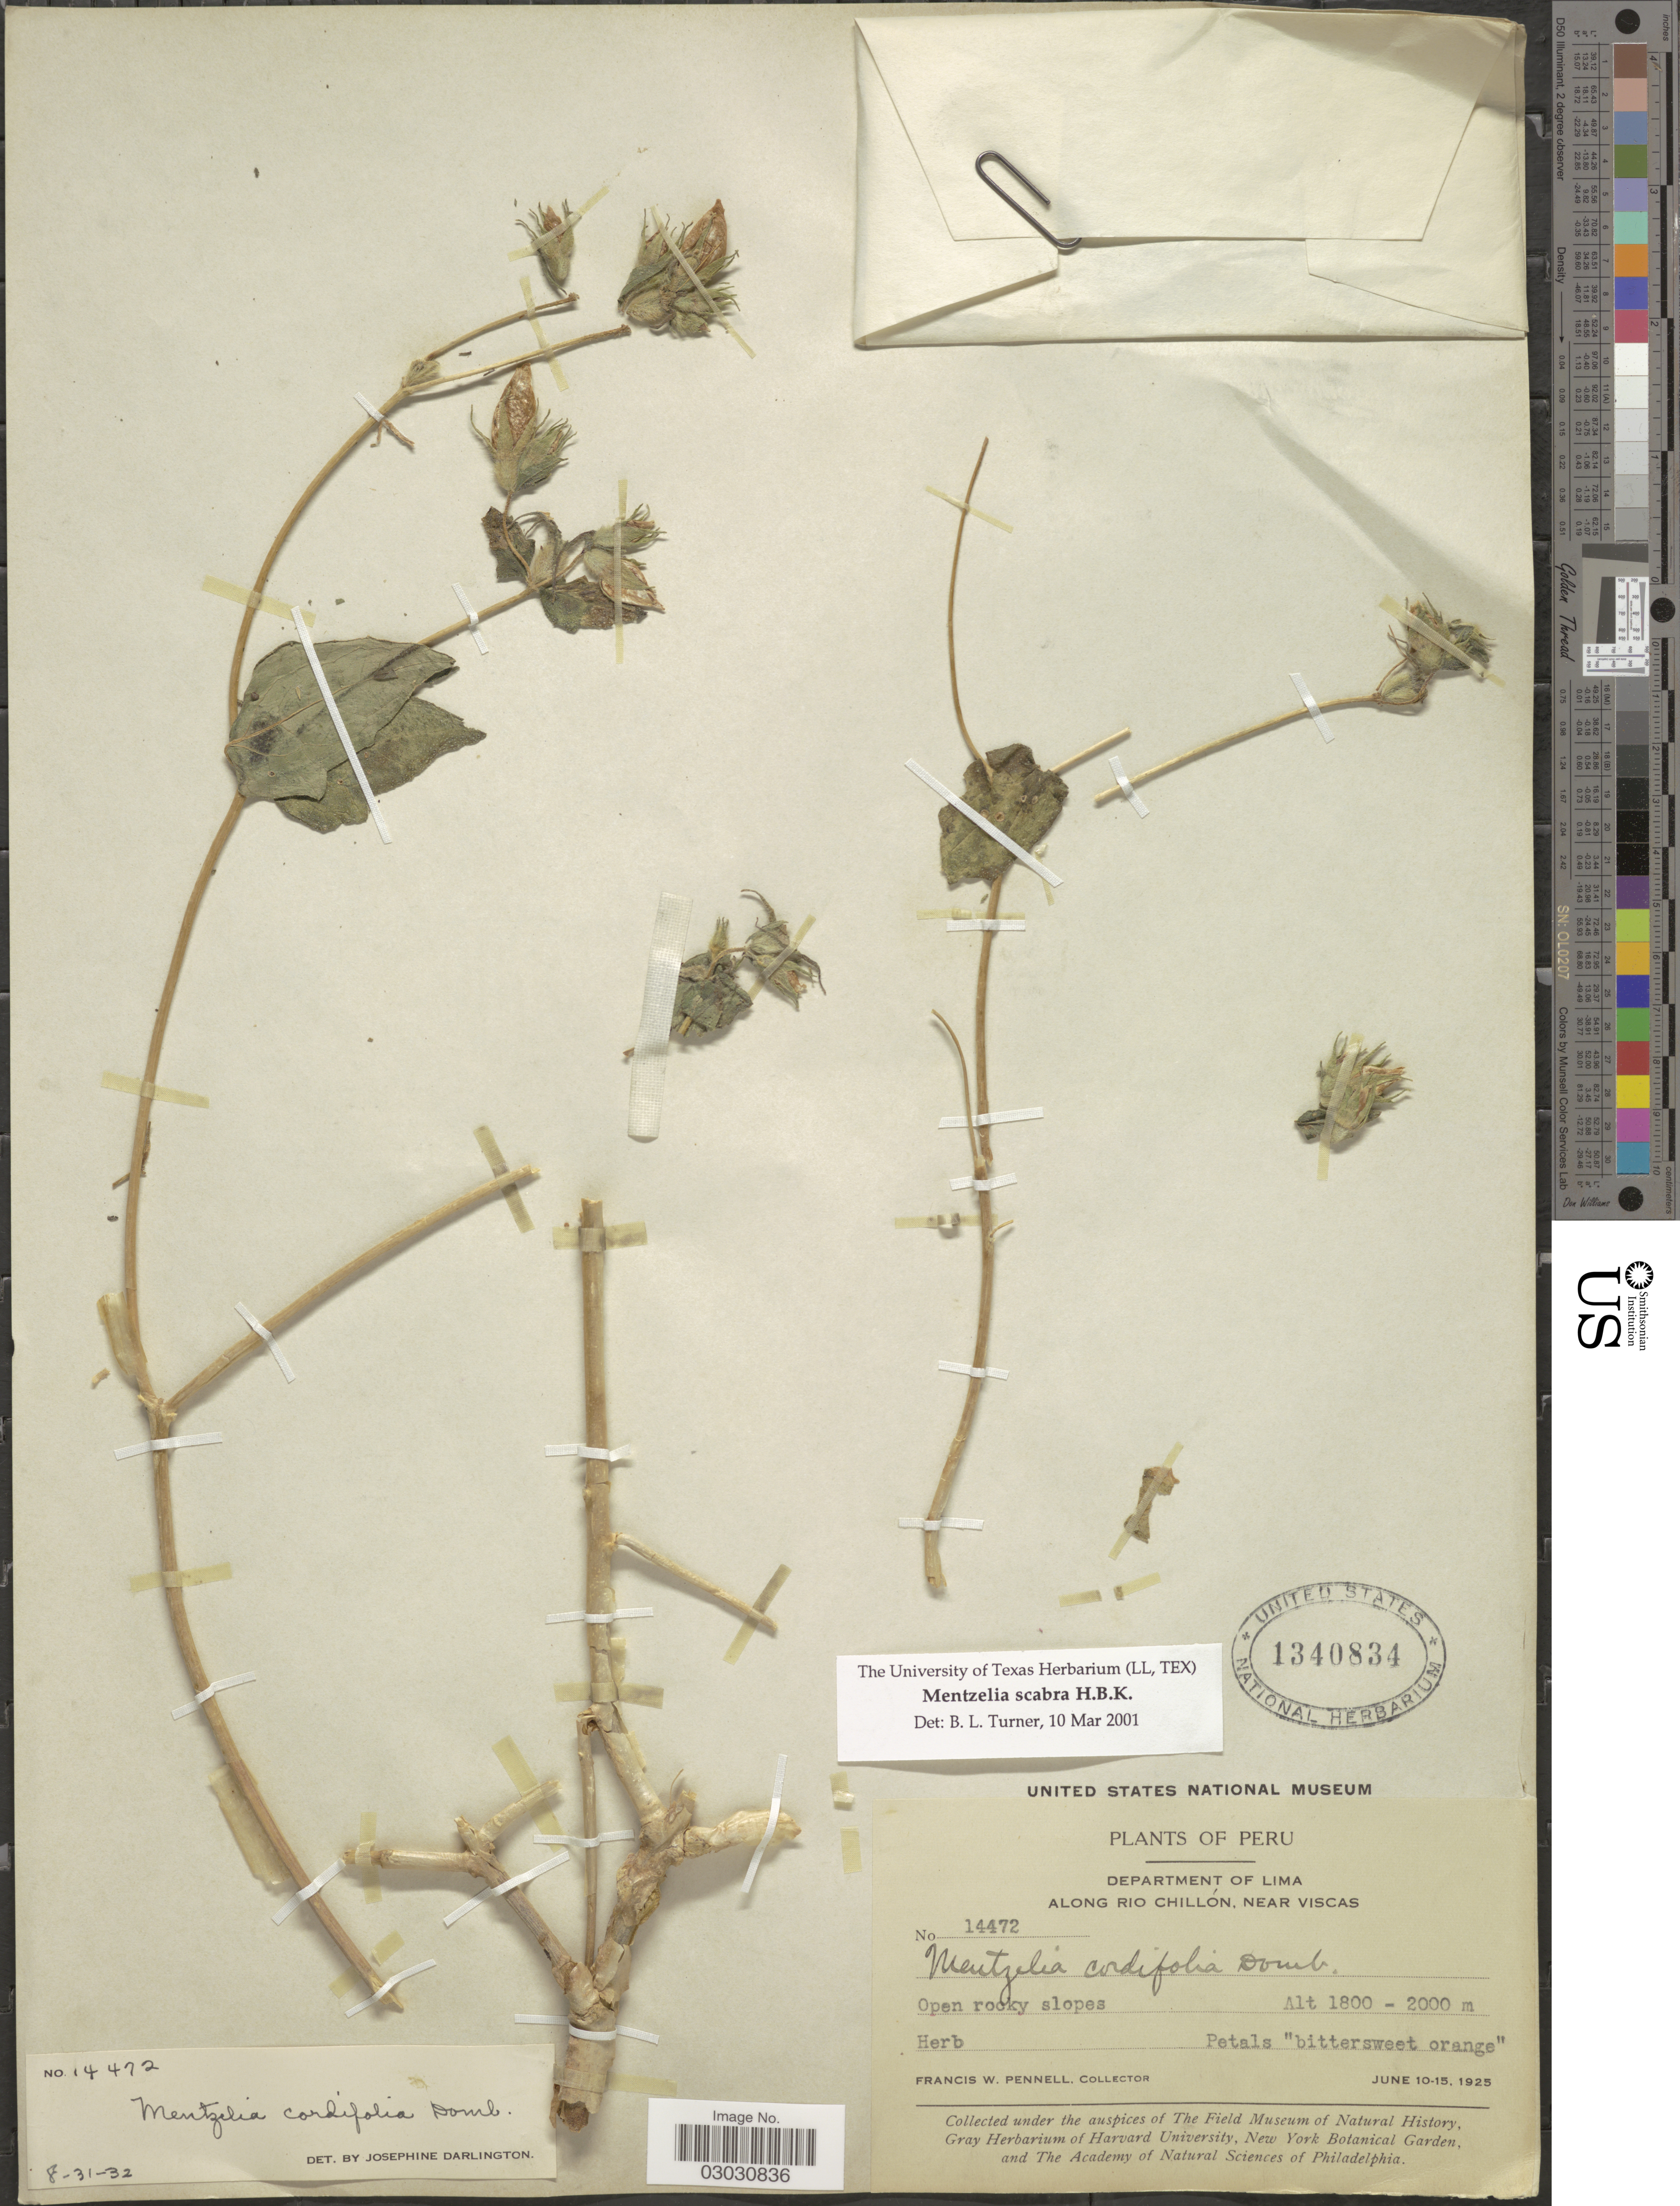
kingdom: Plantae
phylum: Tracheophyta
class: Magnoliopsida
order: Cornales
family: Loasaceae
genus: Mentzelia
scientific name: Mentzelia scabra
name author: Kunth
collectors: F. W. Pennell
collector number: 14472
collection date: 1925-06-10/1925-06-15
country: Peru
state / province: Lima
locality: Department of Lima. Along Rio Chillón, near Viscas.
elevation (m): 1800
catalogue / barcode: US 1340834